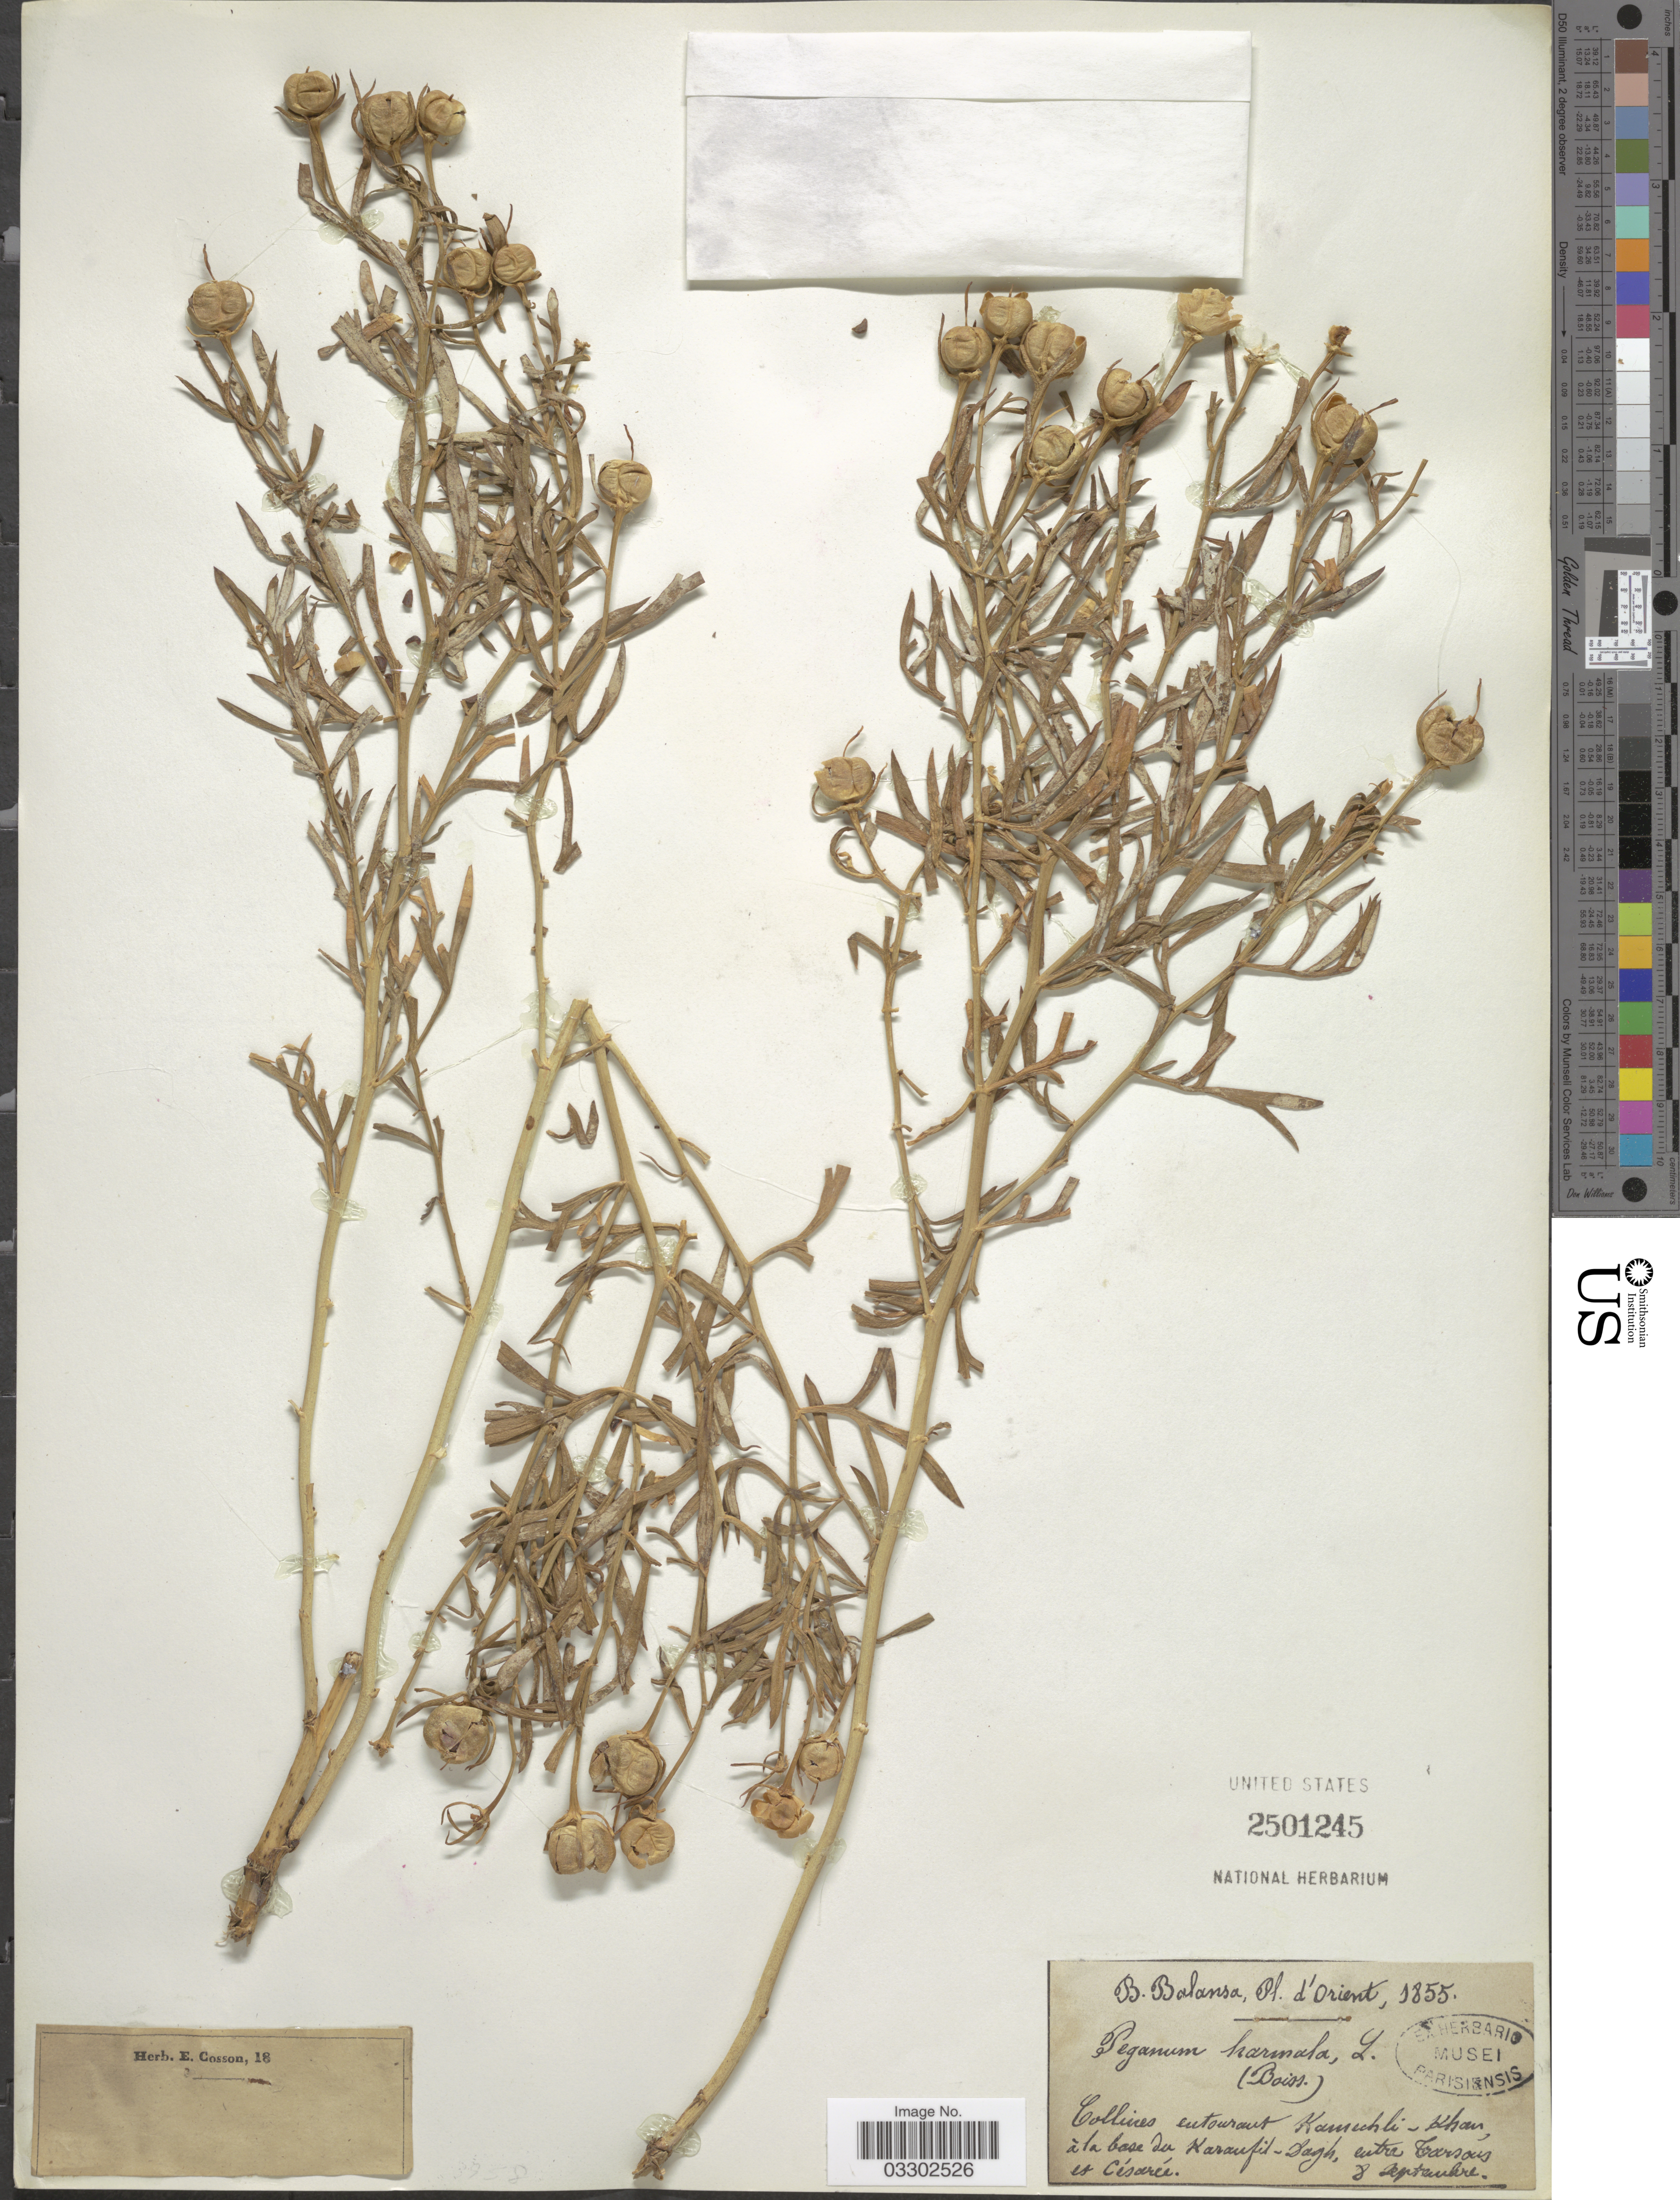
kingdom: Plantae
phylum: Tracheophyta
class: Magnoliopsida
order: Sapindales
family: Tetradiclidaceae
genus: Peganum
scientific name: Peganum harmala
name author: L.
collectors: B. Balansa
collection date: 1855-09-08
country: Turkey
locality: Orient. Collines entourant Kamechli-Khan, à la base du Karanfil-Dagh, entre Tarsous et Césarée.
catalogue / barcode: US 2501245